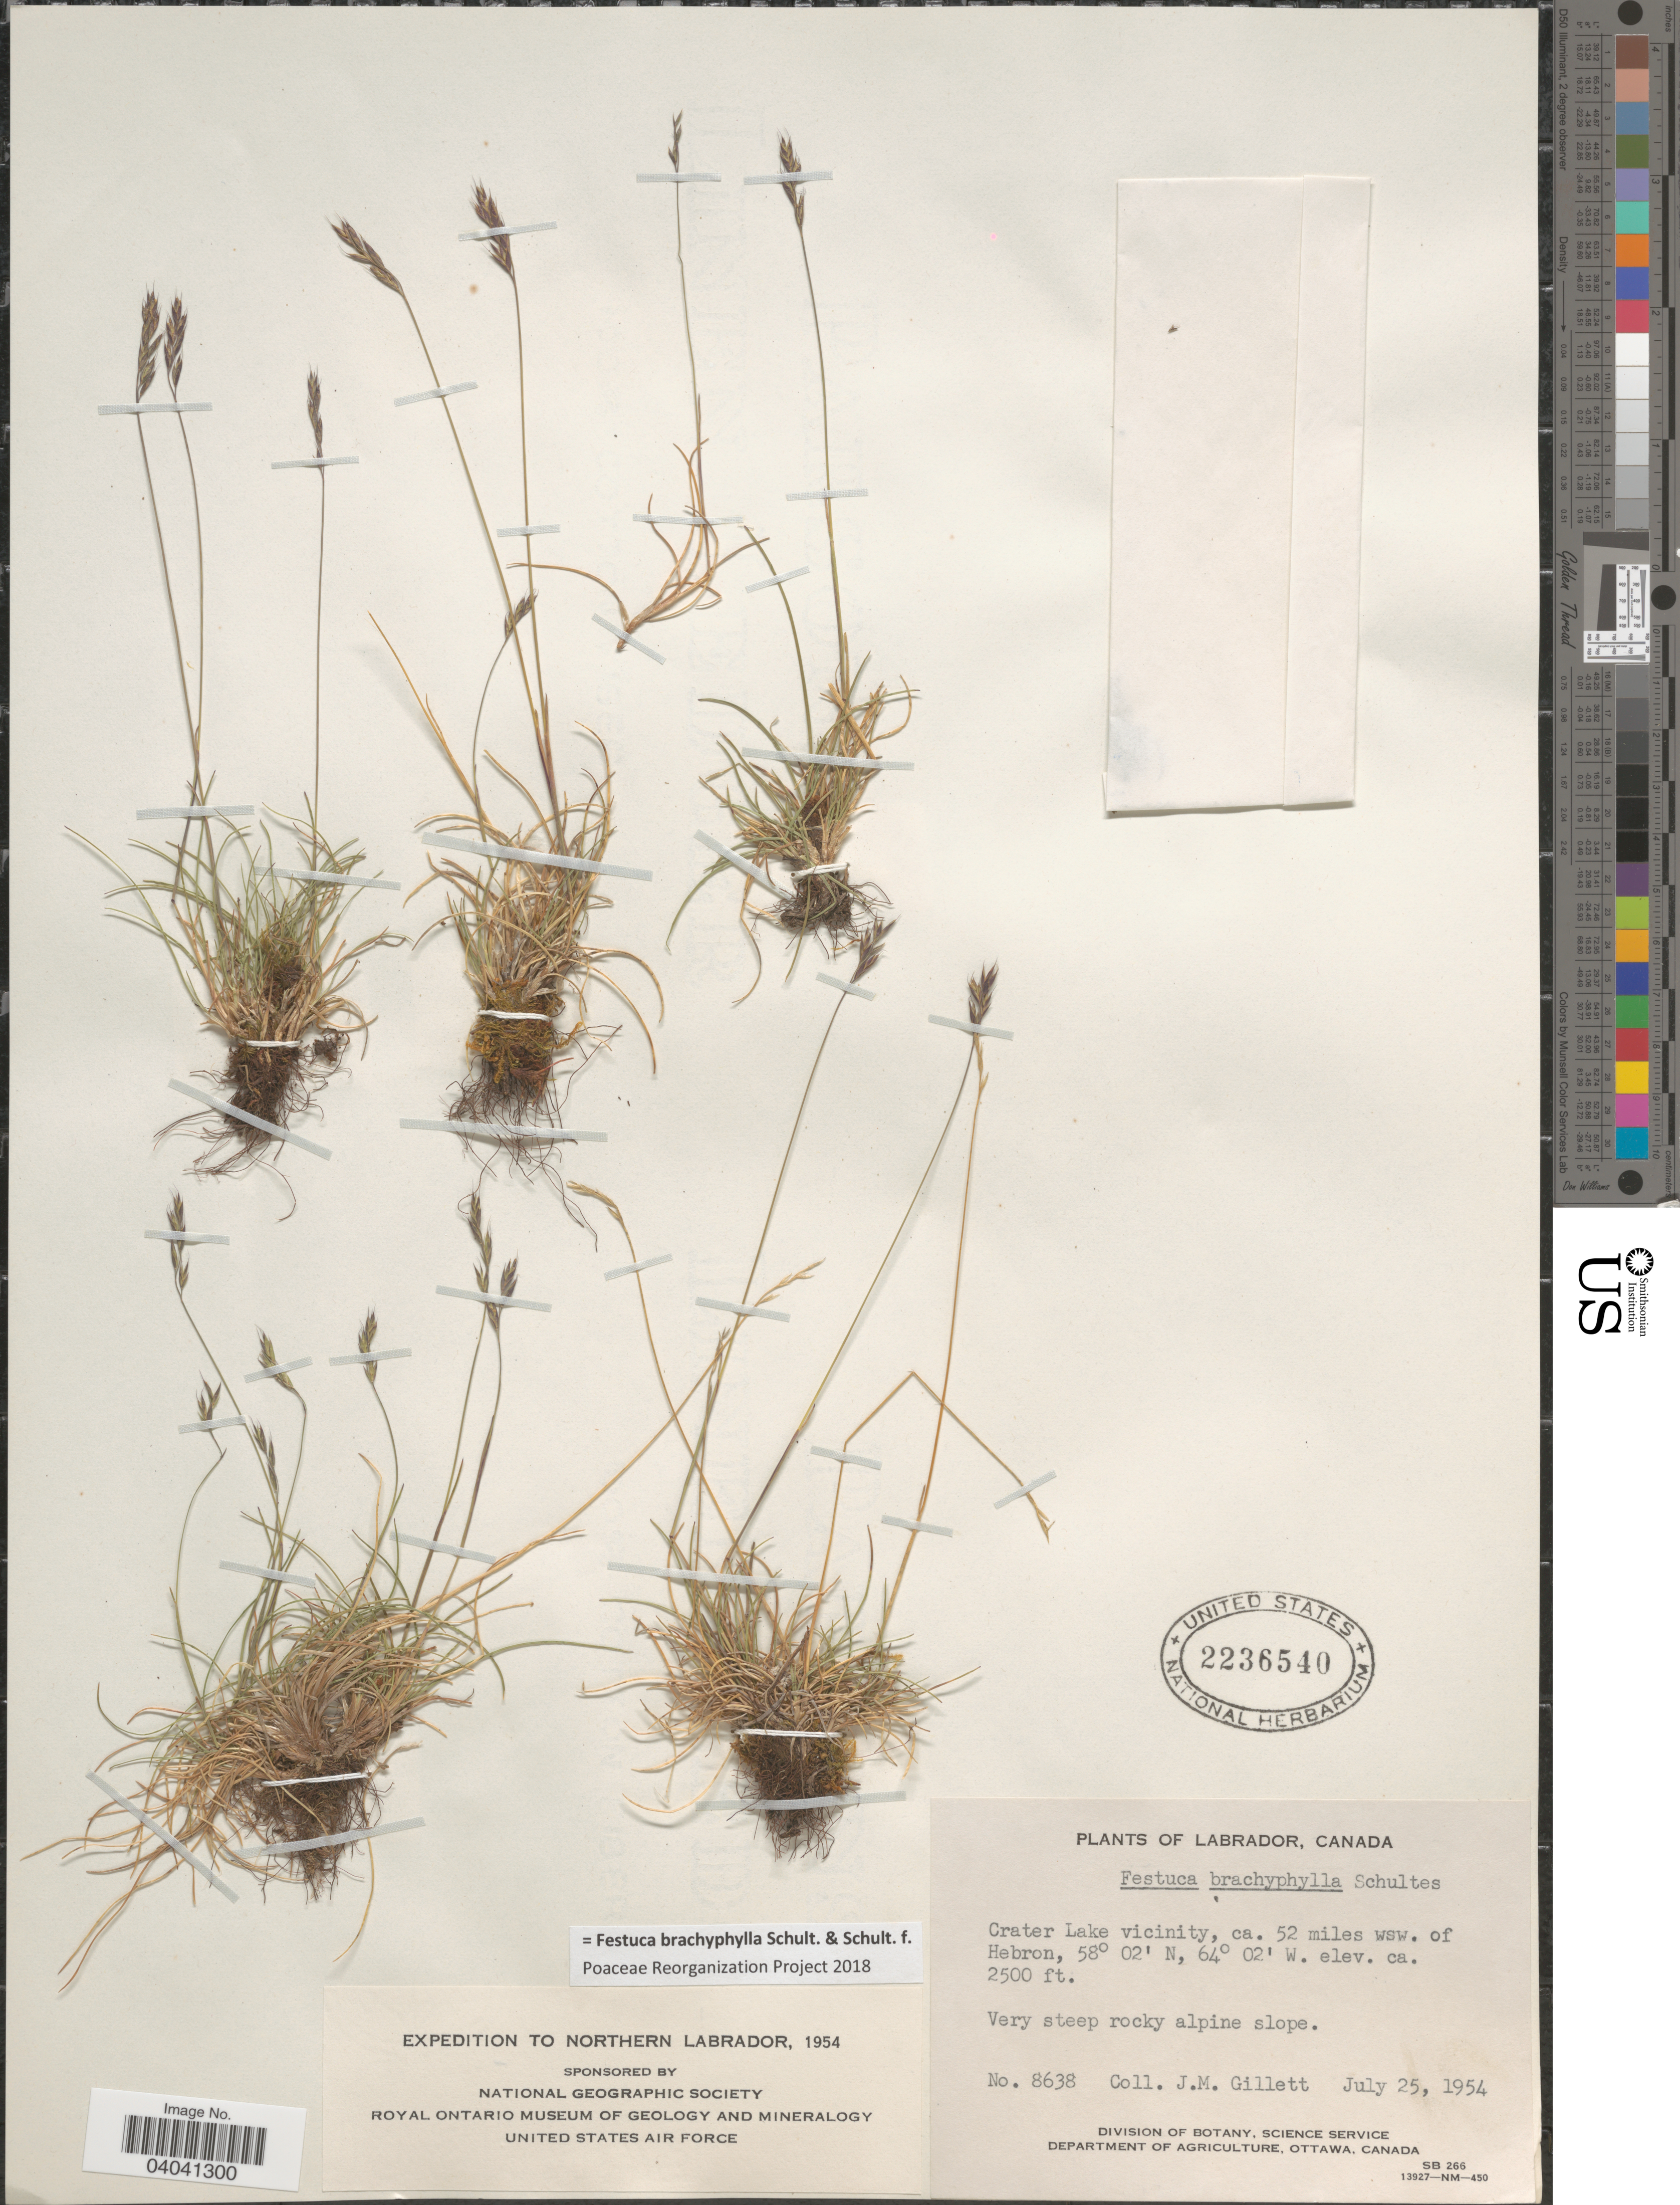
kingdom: Plantae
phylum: Tracheophyta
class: Liliopsida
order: Poales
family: Poaceae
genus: Festuca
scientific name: Festuca brachyphylla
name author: Schult. & Schult. f.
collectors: J. M. Gillett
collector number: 8638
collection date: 1954-07-25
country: Canada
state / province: Newfoundland and Labrador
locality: Labrador. Crater Lake vicinity, ca. 52 miles wsw. of Hebron.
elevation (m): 762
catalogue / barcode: US 2236540